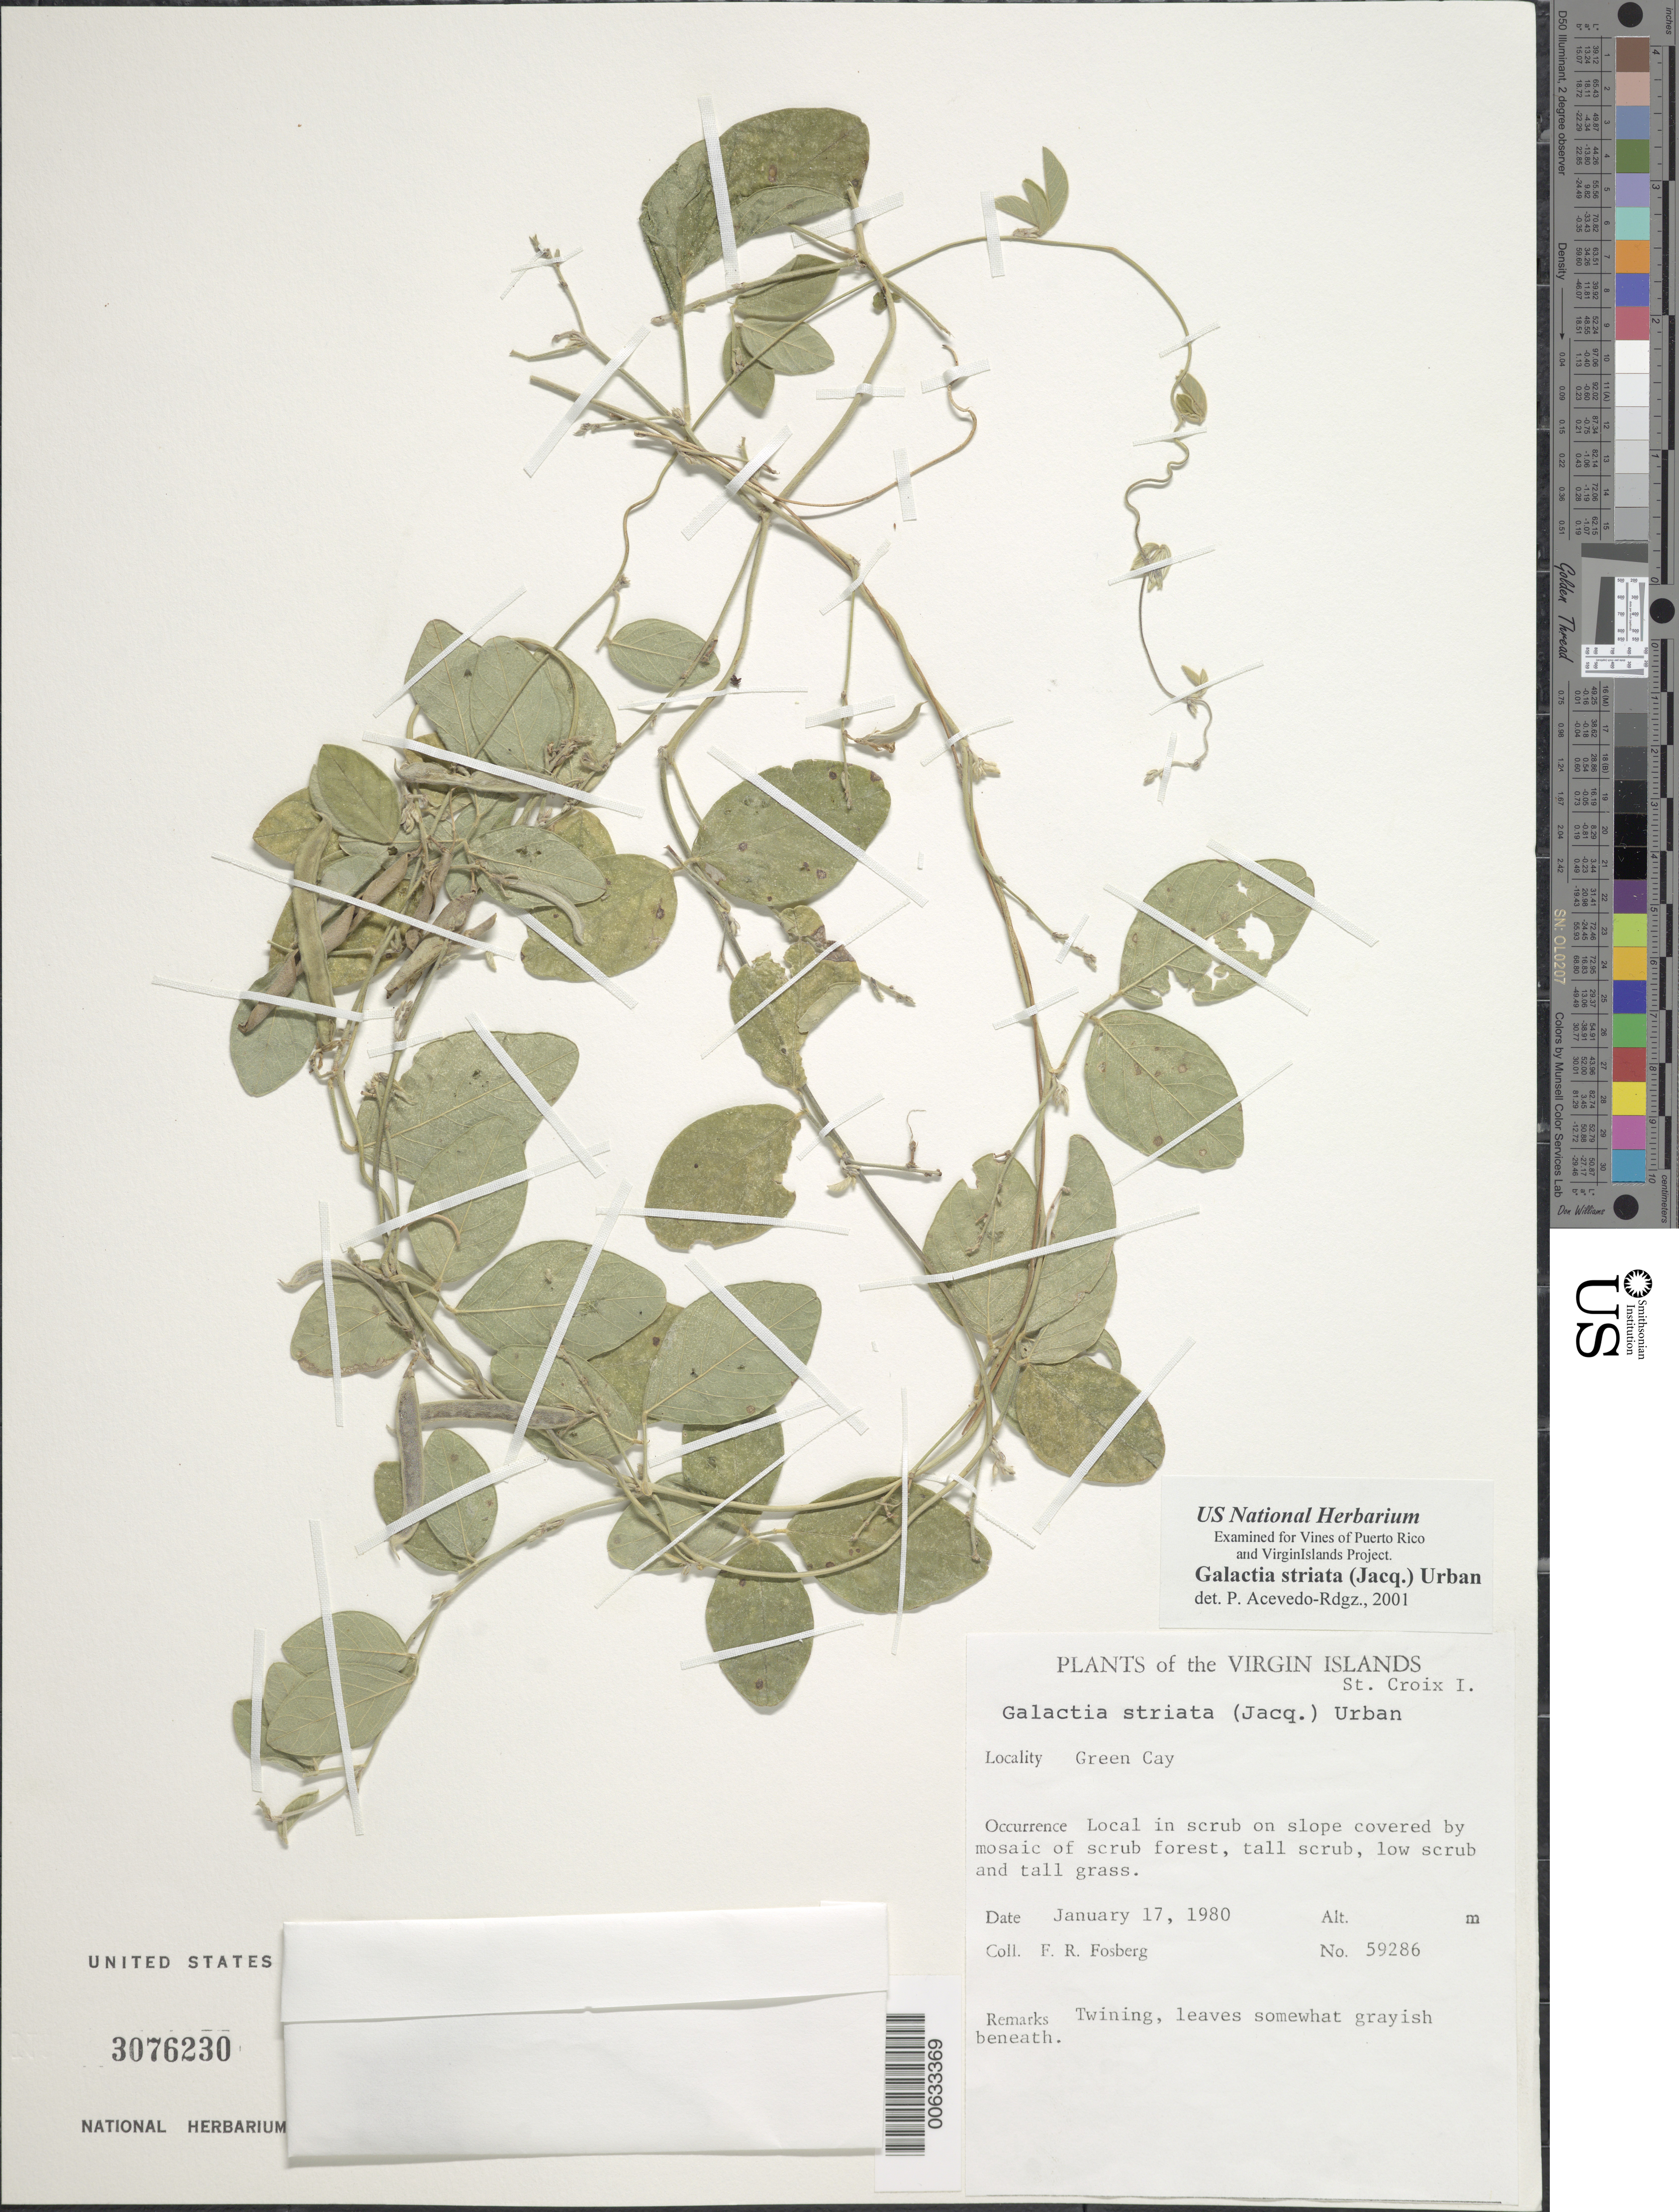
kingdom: Plantae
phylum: Tracheophyta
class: Magnoliopsida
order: Fabales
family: Fabaceae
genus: Galactia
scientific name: Galactia striata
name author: (Jacq.) Urb.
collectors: F. R. Fosberg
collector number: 59286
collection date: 1980-01-17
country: U.S. Virgin Islands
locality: The Virgin Islands, St. Croix I., Green Bay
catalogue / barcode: US 3076230